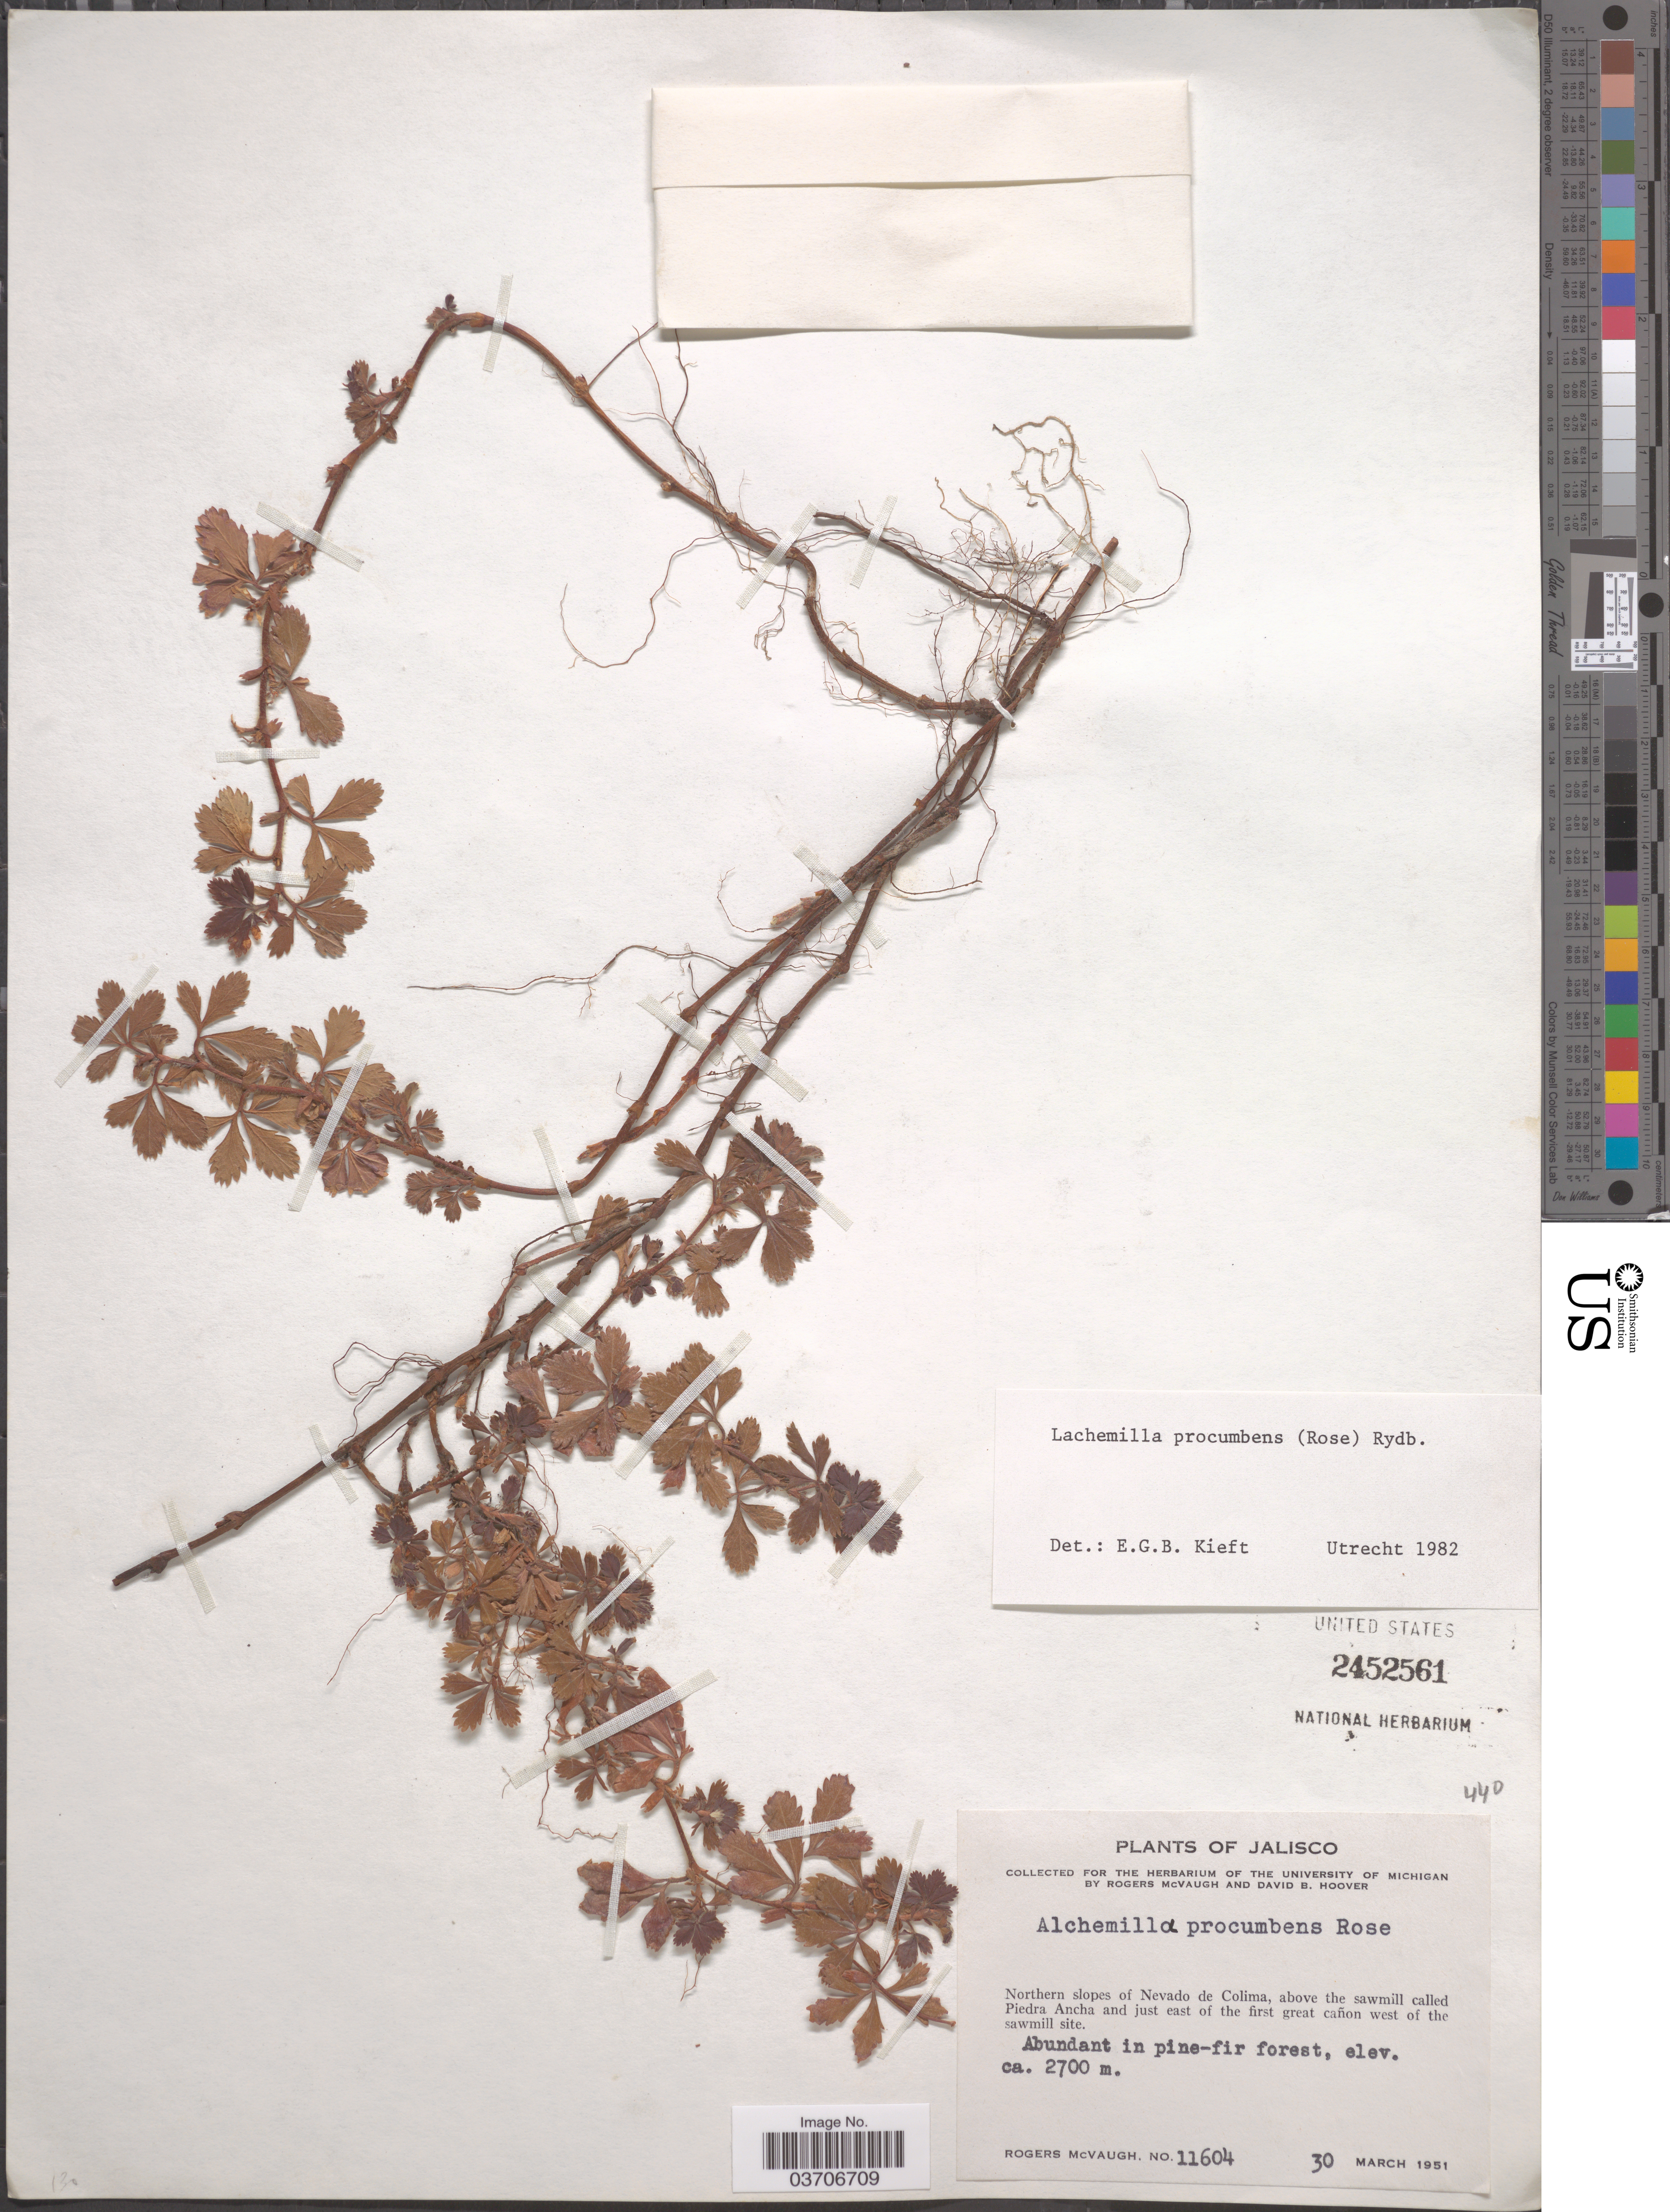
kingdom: Plantae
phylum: Tracheophyta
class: Magnoliopsida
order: Rosales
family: Rosaceae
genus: Lachemilla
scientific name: Lachemilla procumbens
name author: (Rose) Rydb.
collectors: R. McVaugh & D. B. Hoover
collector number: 11604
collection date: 1951-03-30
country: Mexico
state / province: Jalisco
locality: Northern slopes of Nevado de Colima, above the sawmill called Piedra Ancha and just east of the first great cañon west of the sawmill site.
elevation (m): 2700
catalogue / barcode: US 2452561